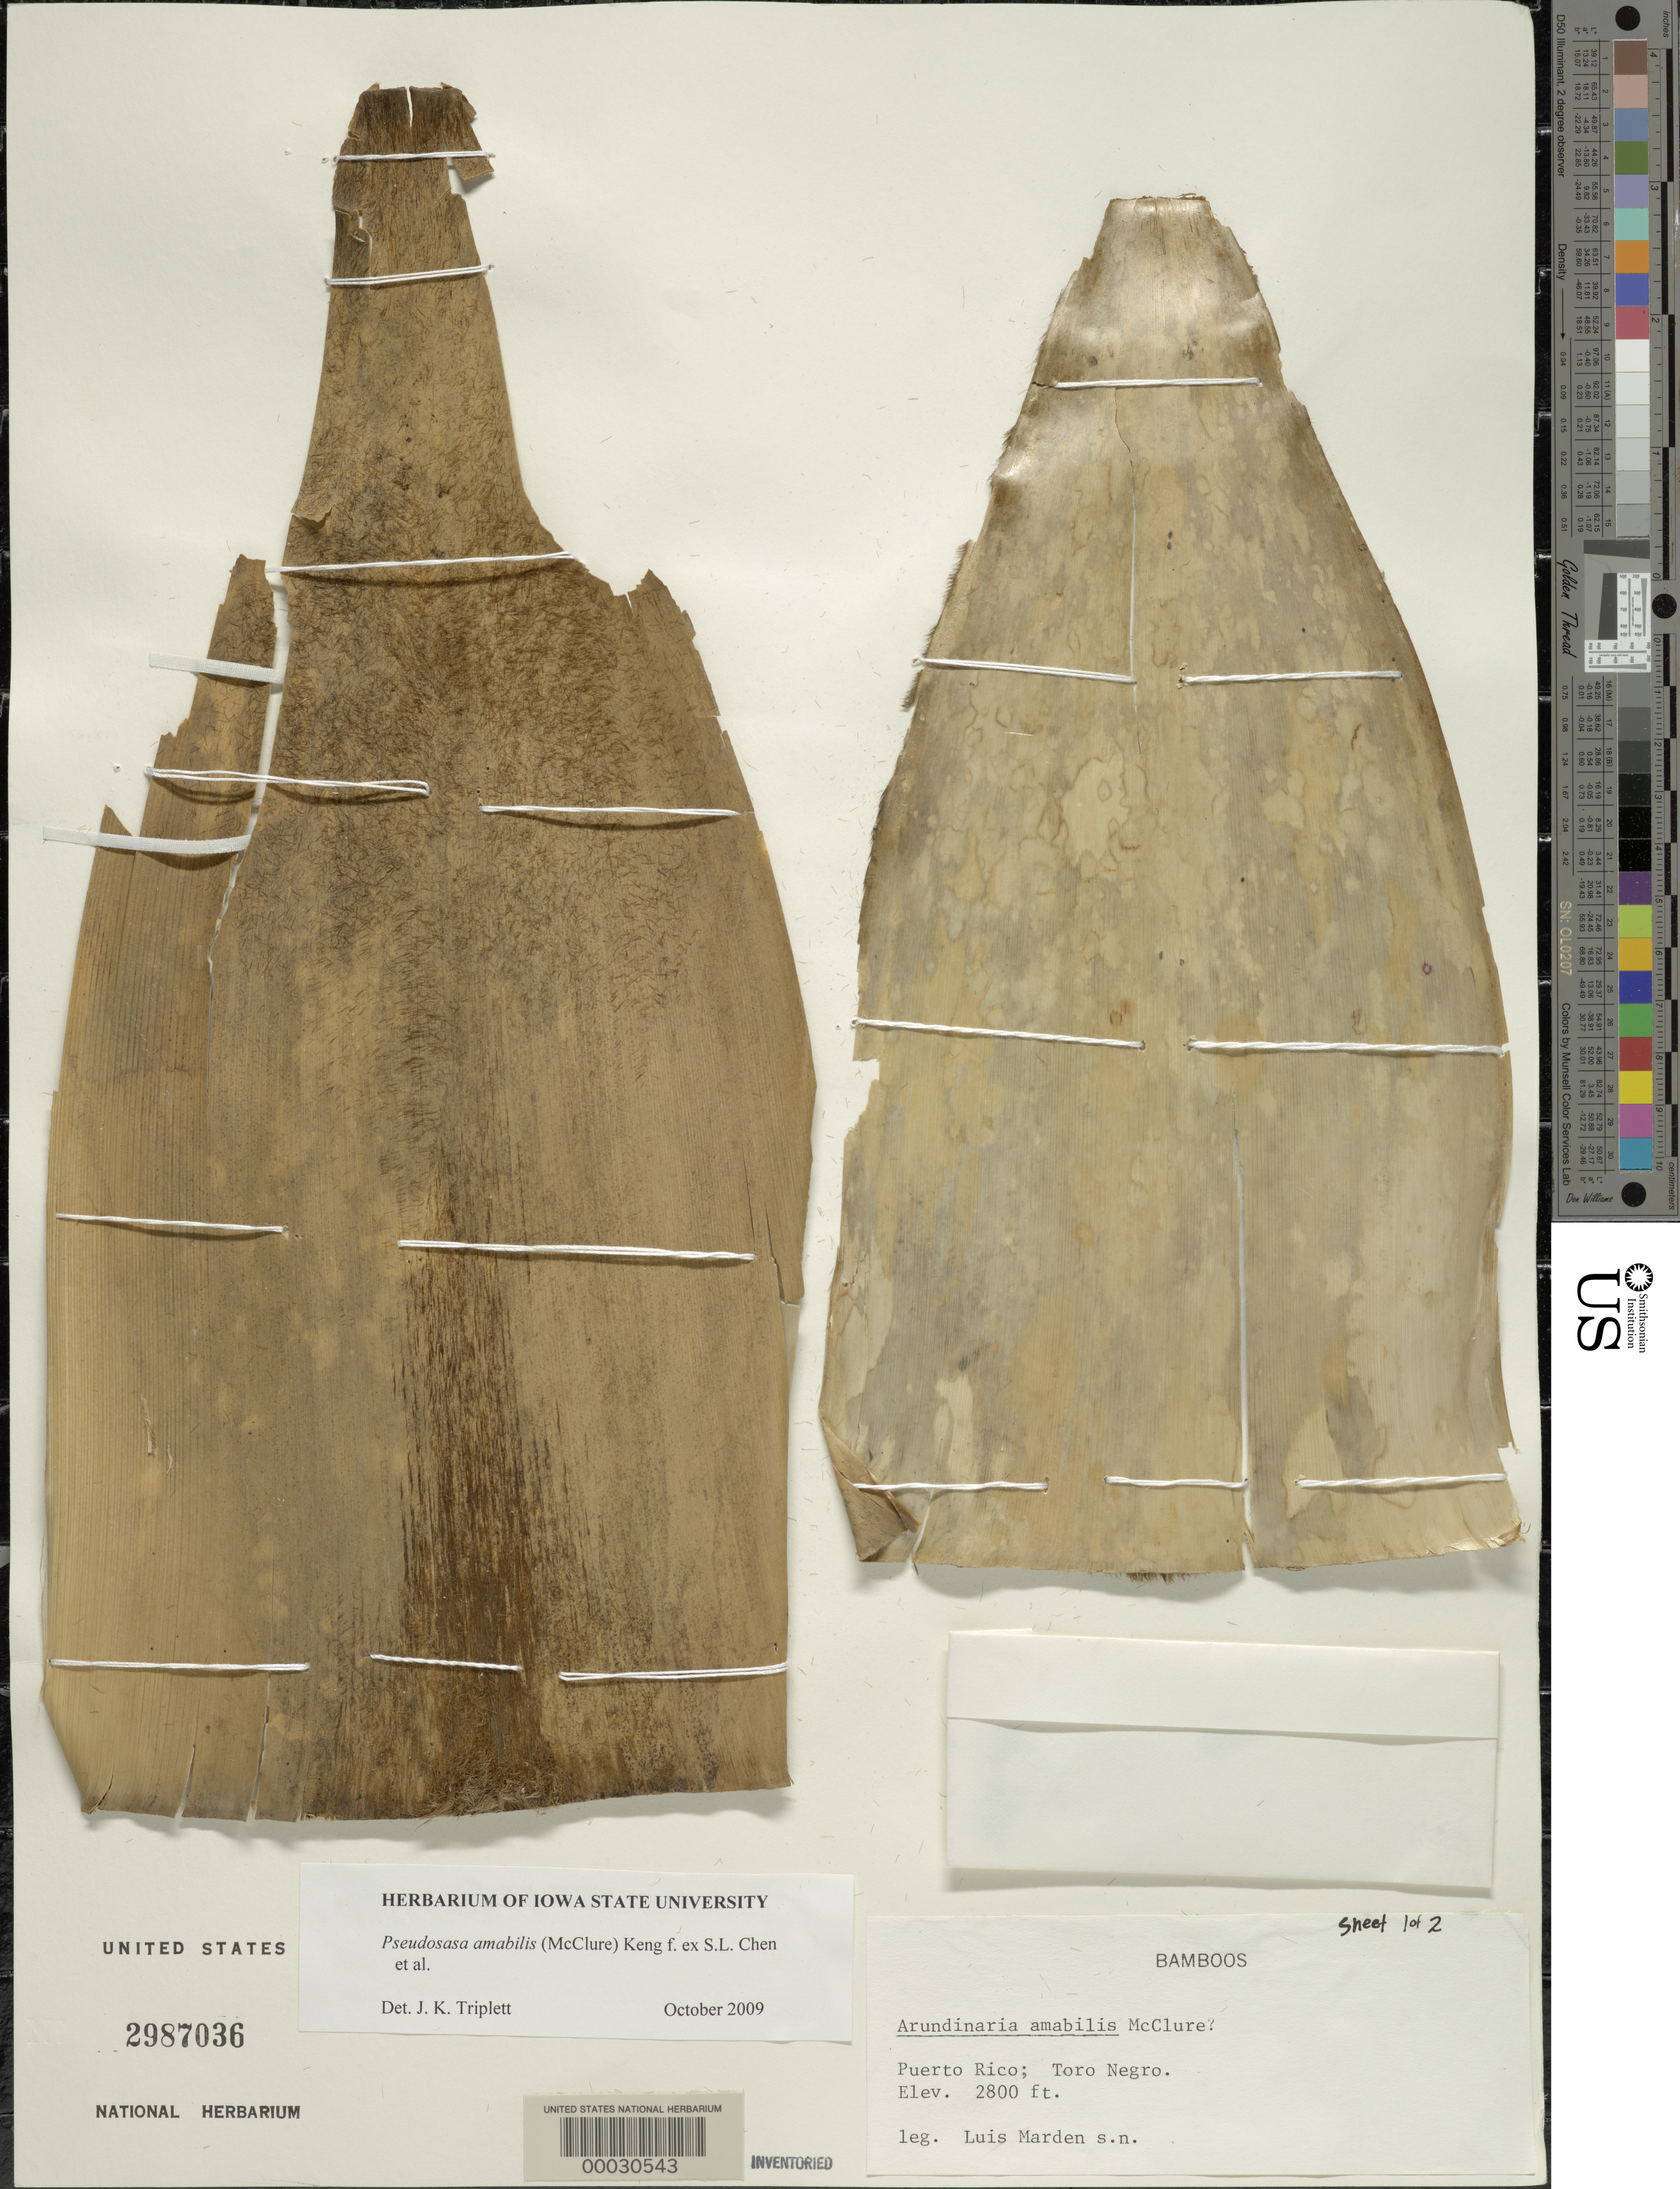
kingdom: Plantae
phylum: Tracheophyta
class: Liliopsida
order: Poales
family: Poaceae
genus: Pseudosasa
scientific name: Pseudosasa amabilis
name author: (McClure) Keng f.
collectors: L. Marden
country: Puerto Rico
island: Greater Antilles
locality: Toro Negro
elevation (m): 853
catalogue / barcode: US 2987036